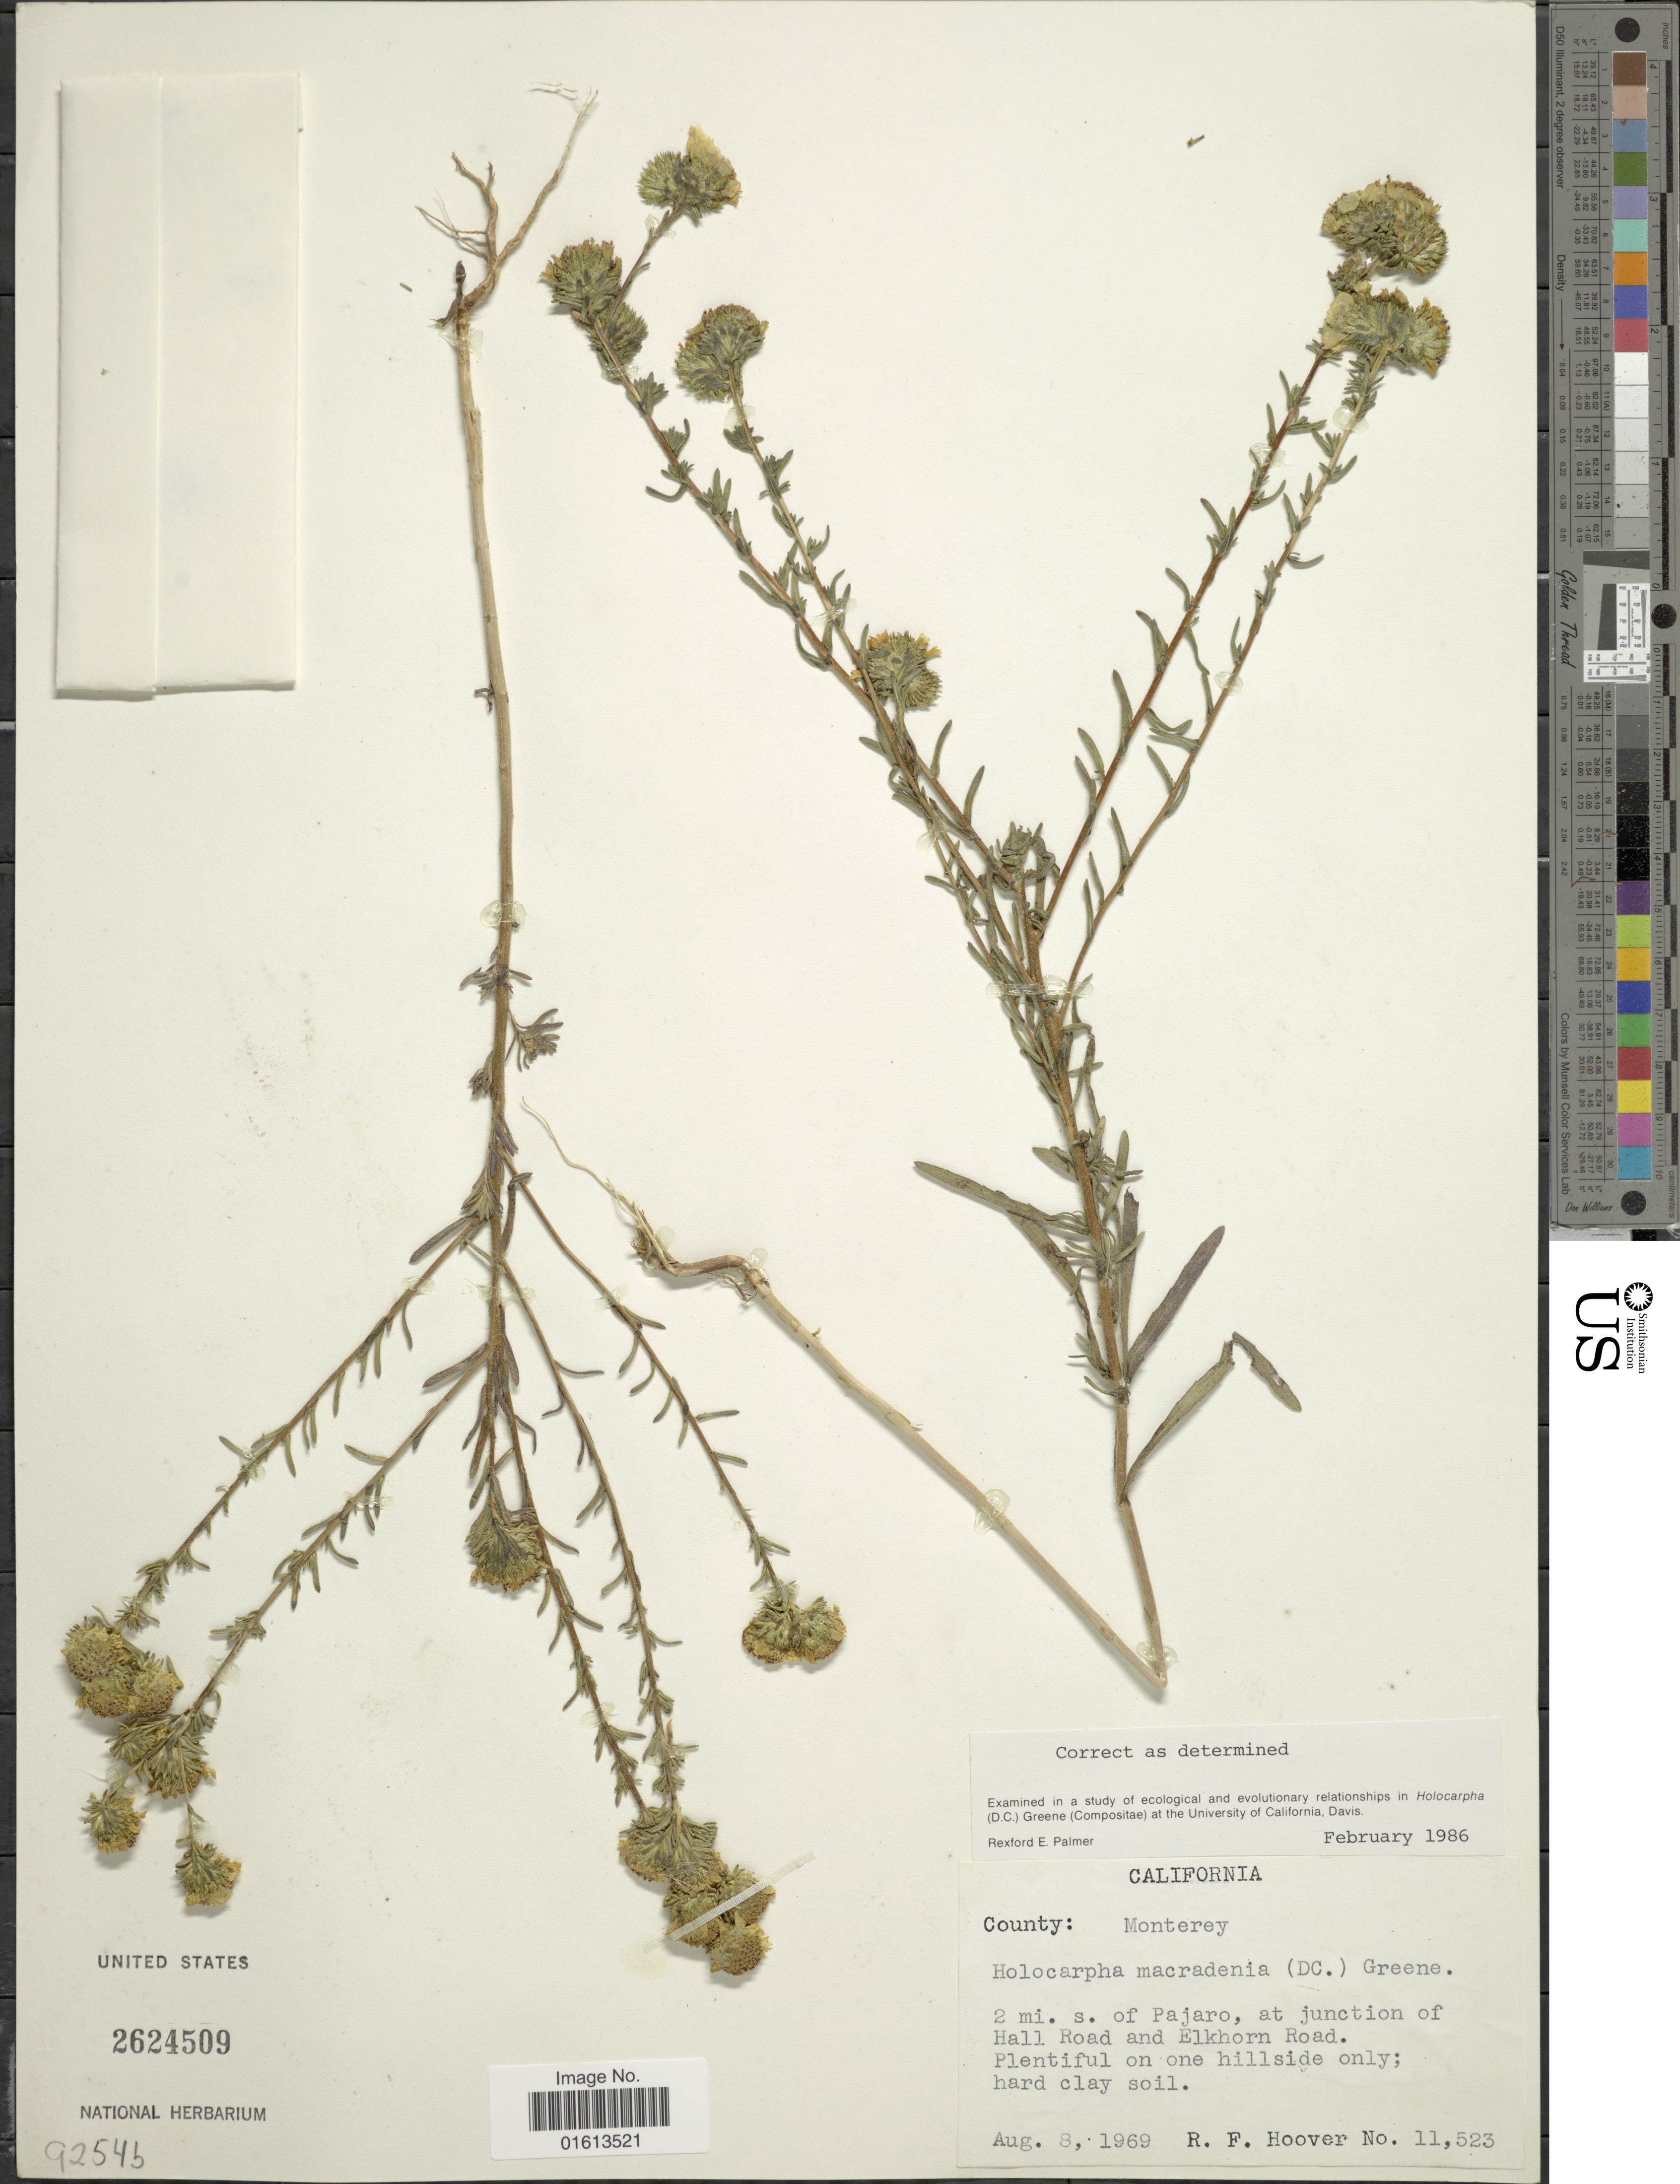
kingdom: Plantae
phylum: Tracheophyta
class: Magnoliopsida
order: Asterales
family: Asteraceae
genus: Holocarpha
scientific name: Holocarpha macradenia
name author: (DC.) Greene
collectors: R. F. Hoover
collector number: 11523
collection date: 1969-08-08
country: United States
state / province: California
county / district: Monterey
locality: County: Monterey, 2 mi. s. of Pajaro, at junction of Hall Road and Elkhorn Road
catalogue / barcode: US 2624509